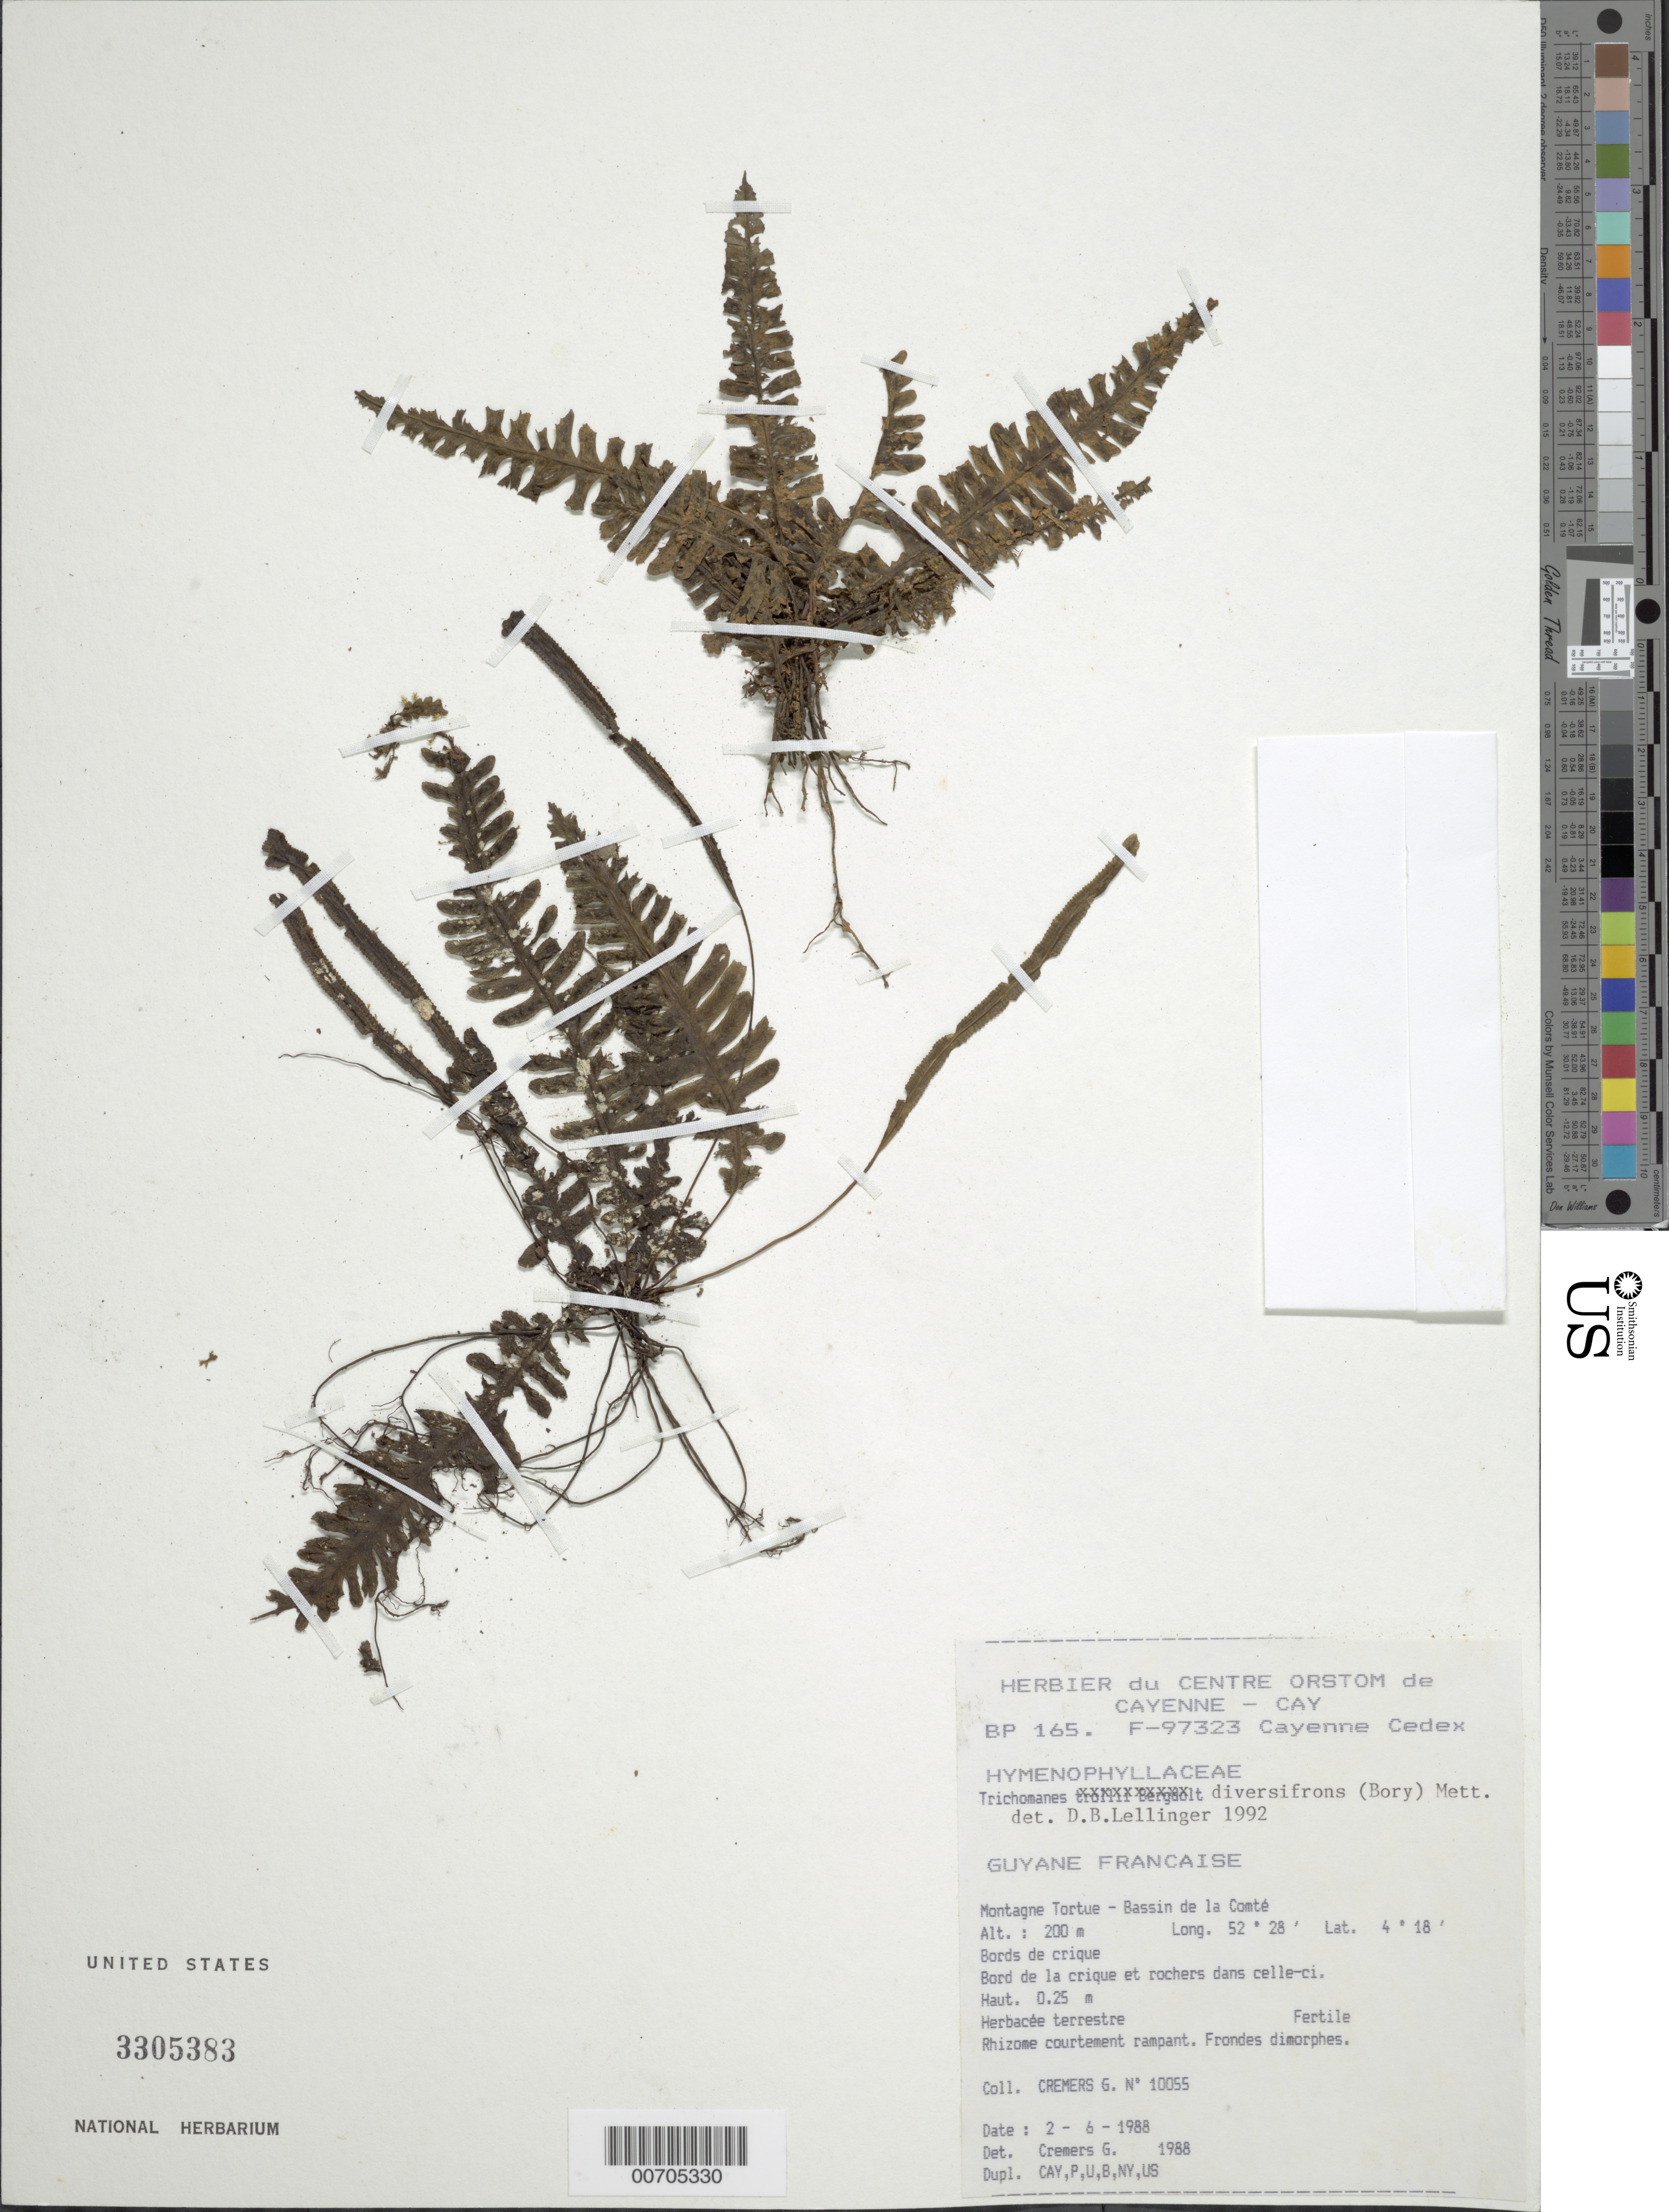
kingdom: Plantae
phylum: Tracheophyta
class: Polypodiopsida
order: Hymenophyllales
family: Hymenophyllaceae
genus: Trichomanes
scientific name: Trichomanes diversifrons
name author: (Bory) Mett. ex Sadeb.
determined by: Lellinger, David B., (BOT), Smithsonian Institution - National Museum of Natural History (UNITED STATES)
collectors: G. Cremers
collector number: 10055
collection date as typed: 2-Jun-88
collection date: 1988-06-02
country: French Guiana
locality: Montagne Tortue, Bassin de la Comte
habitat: Along creek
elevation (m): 200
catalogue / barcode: US 3305383